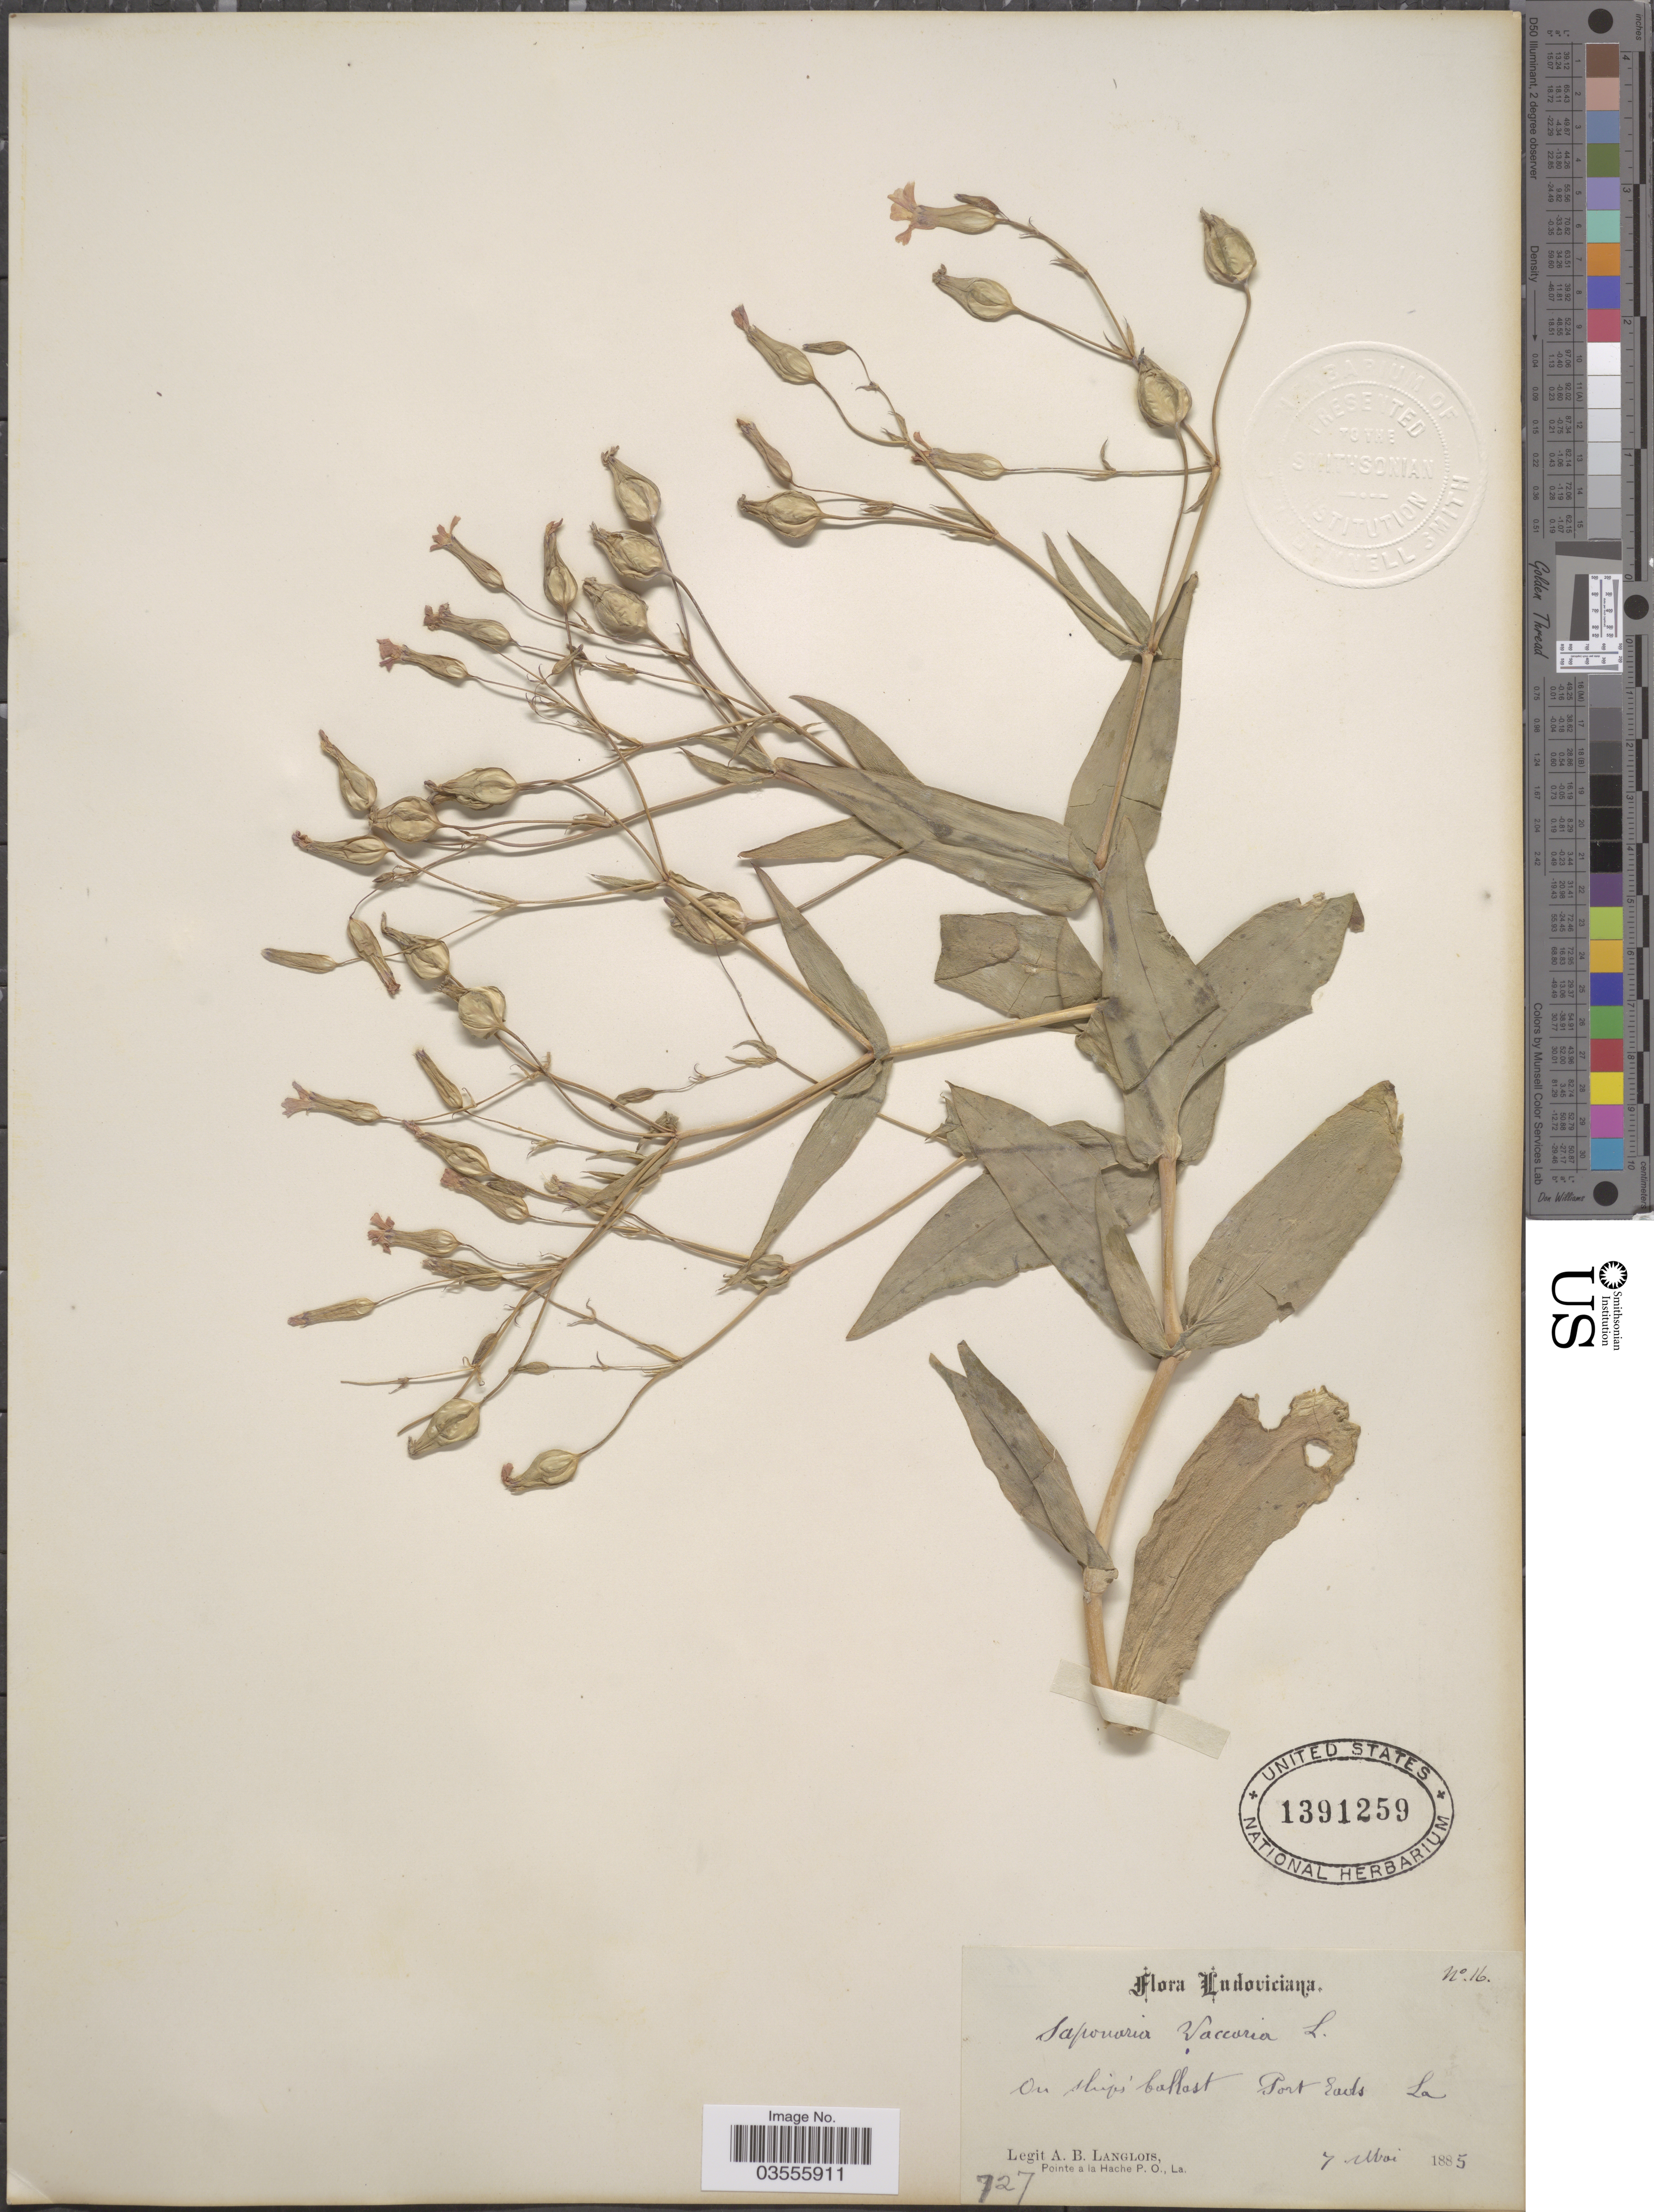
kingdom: Plantae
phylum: Tracheophyta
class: Magnoliopsida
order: Caryophyllales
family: Caryophyllaceae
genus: Gypsophila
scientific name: Gypsophila vaccaria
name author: (L.) Sm.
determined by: Strong, M. T., (US), Smithsonian Institution - National Museum of Natural History (UNITED STATES)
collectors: A. Langlois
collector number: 16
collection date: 1885-05-07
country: United States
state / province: Louisiana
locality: Ludoviciana. On ships ballast. Port Eads,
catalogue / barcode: US 1391259